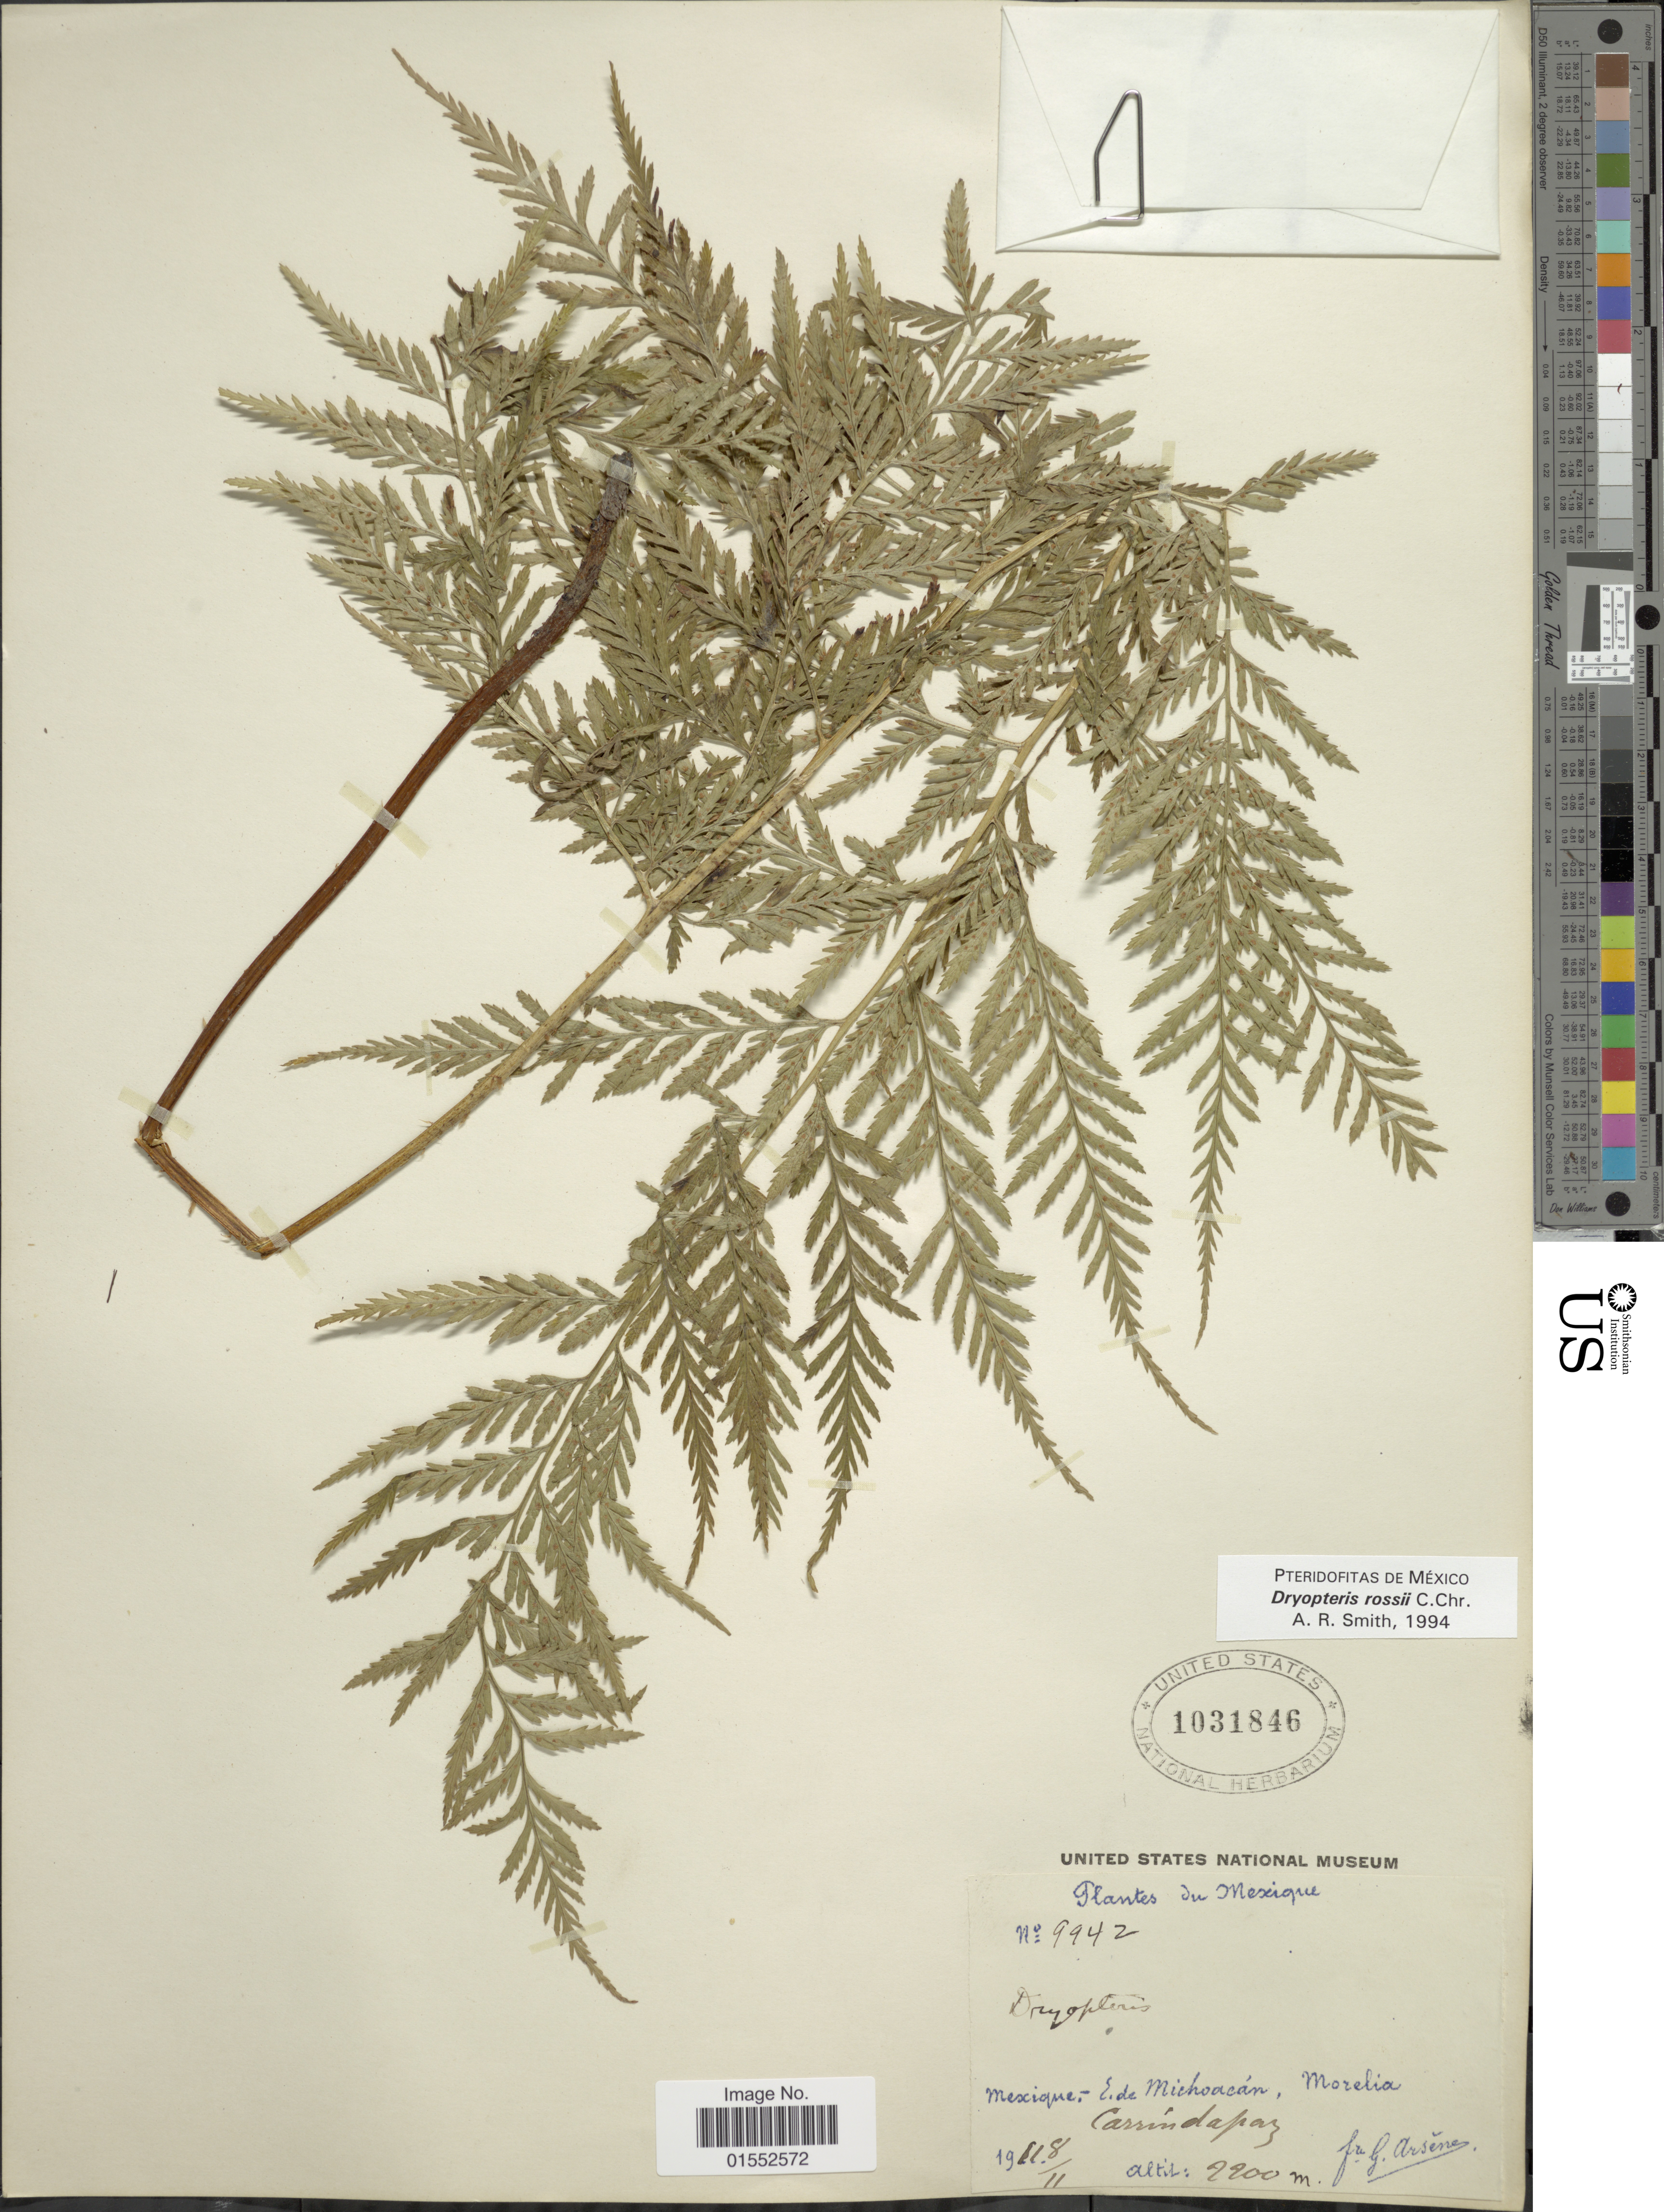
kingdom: Plantae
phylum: Tracheophyta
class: Polypodiopsida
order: Polypodiales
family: Dryopteridaceae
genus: Dryopteris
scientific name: Dryopteris rossii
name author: C. Chr.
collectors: Bro. G. Arsène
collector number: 9942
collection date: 1911-11-08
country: Mexico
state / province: Michoacán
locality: Mexique. ;Eide Michoacan, Morelia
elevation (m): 2200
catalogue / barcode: US 1031846